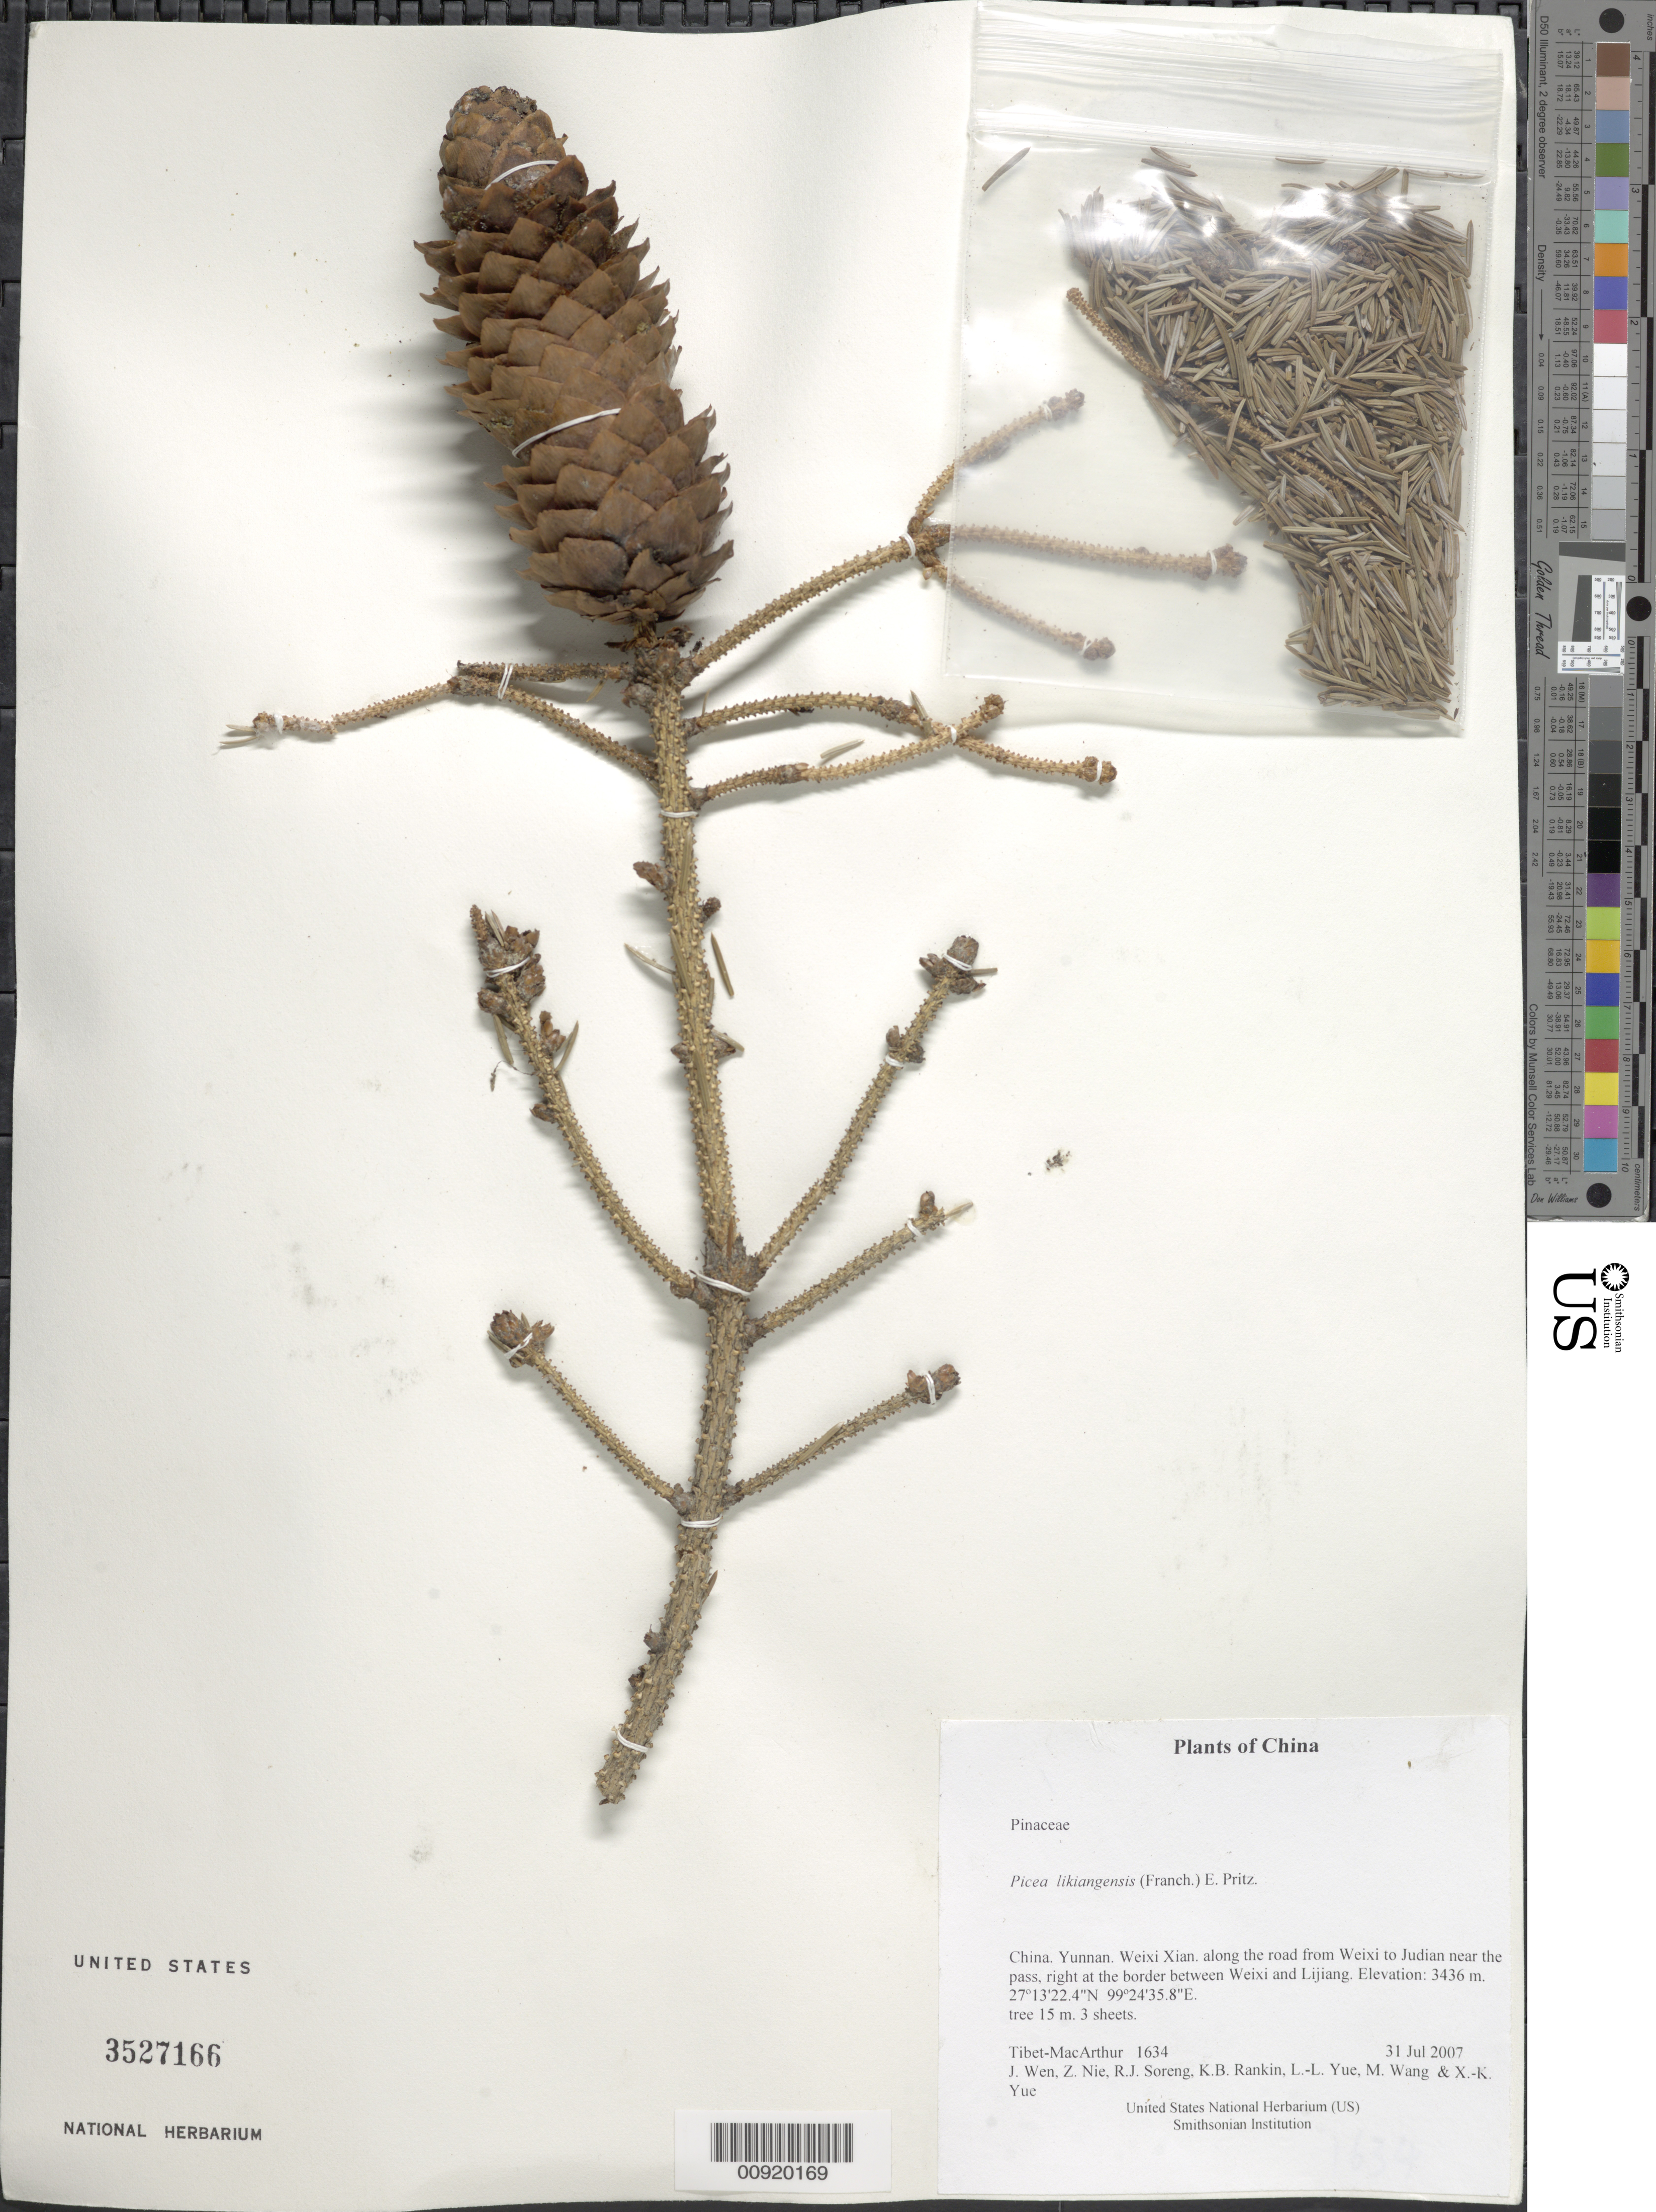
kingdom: Plantae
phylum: Tracheophyta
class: Pinopsida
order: Pinales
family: Pinaceae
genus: Picea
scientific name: Picea likiangensis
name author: (Franch.) E. Pritz.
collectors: Tibet-MacArthur, J. Wen, Z. Nie, R. J. Soreng, K. Rankin, L. Yue, M. Wang & X. Yue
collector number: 1634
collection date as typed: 31 Jul 2007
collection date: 2007-07-31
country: China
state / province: Yunnan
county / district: Weixi Xian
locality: along the road from Weixi to Judian near the pass, right at the border between Weixi and Lijiang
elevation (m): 3436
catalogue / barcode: US 3527166